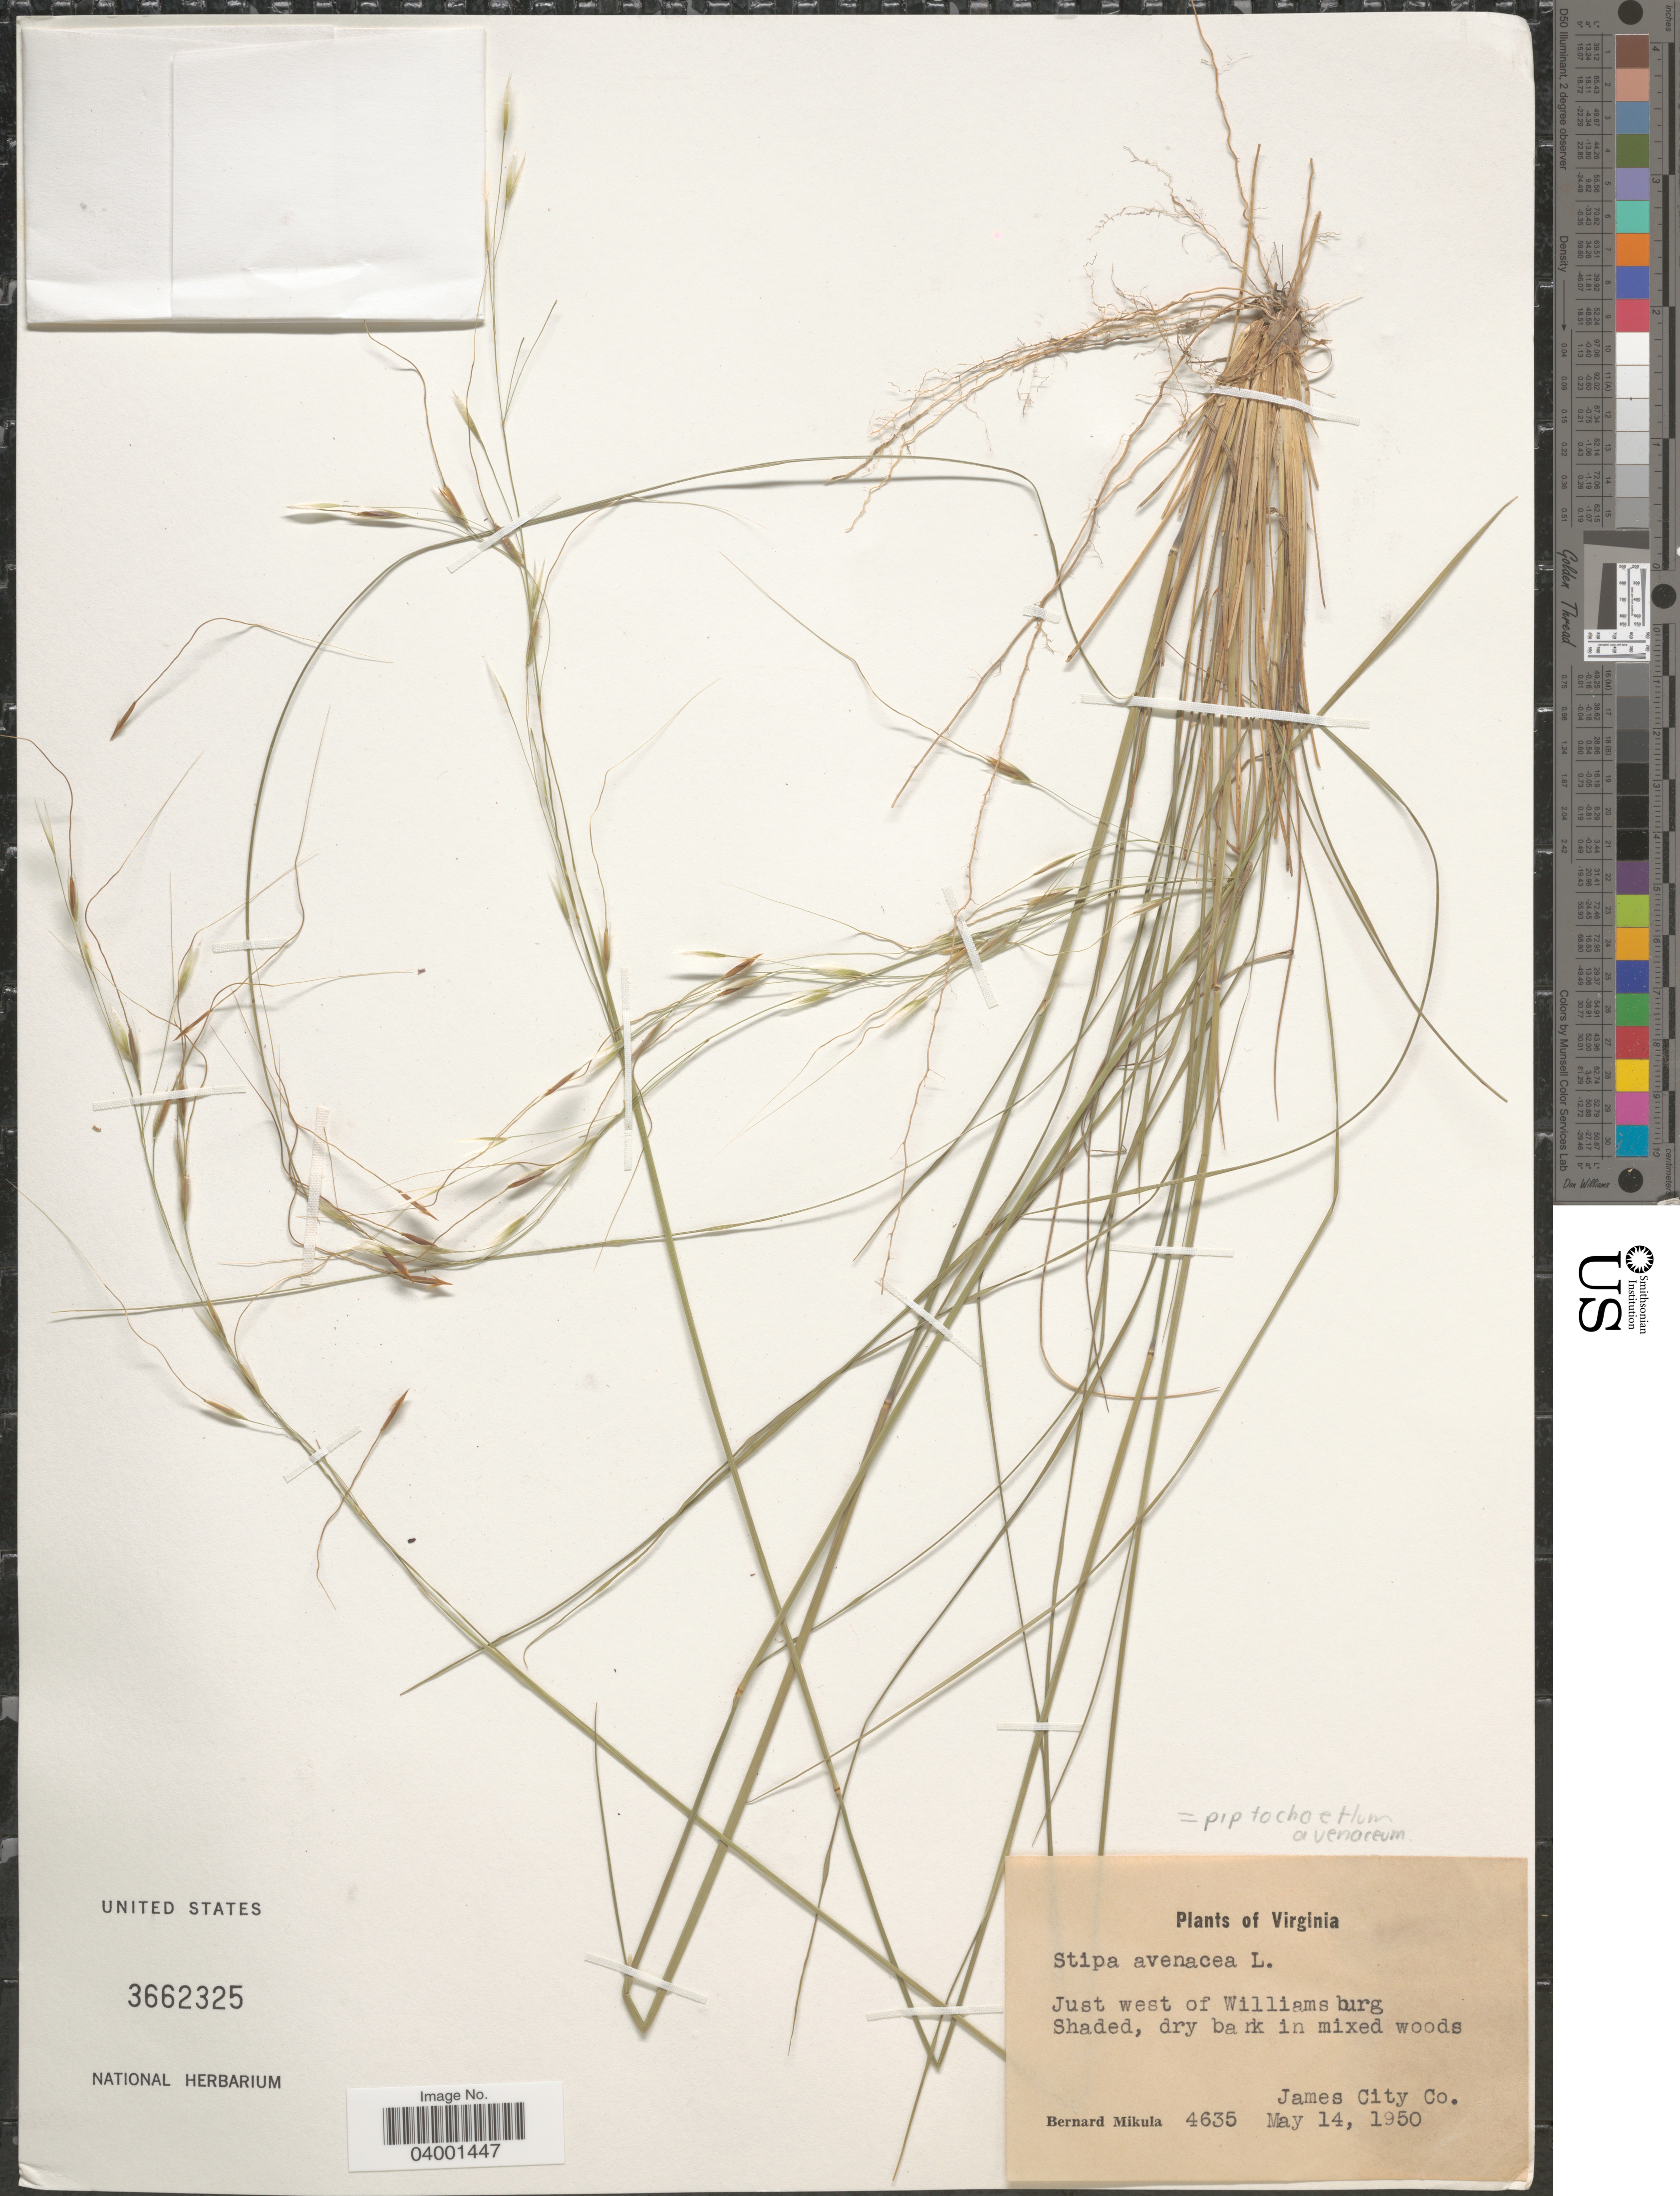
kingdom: Plantae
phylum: Tracheophyta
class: Liliopsida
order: Poales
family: Poaceae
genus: Piptochaetium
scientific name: Piptochaetium avenaceum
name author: (L.) Parodi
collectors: B. Mikula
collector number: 4635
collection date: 1950-05-14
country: United States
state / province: Virginia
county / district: James City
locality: Just west of Williams burg. James City Co.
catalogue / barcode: US 3662325